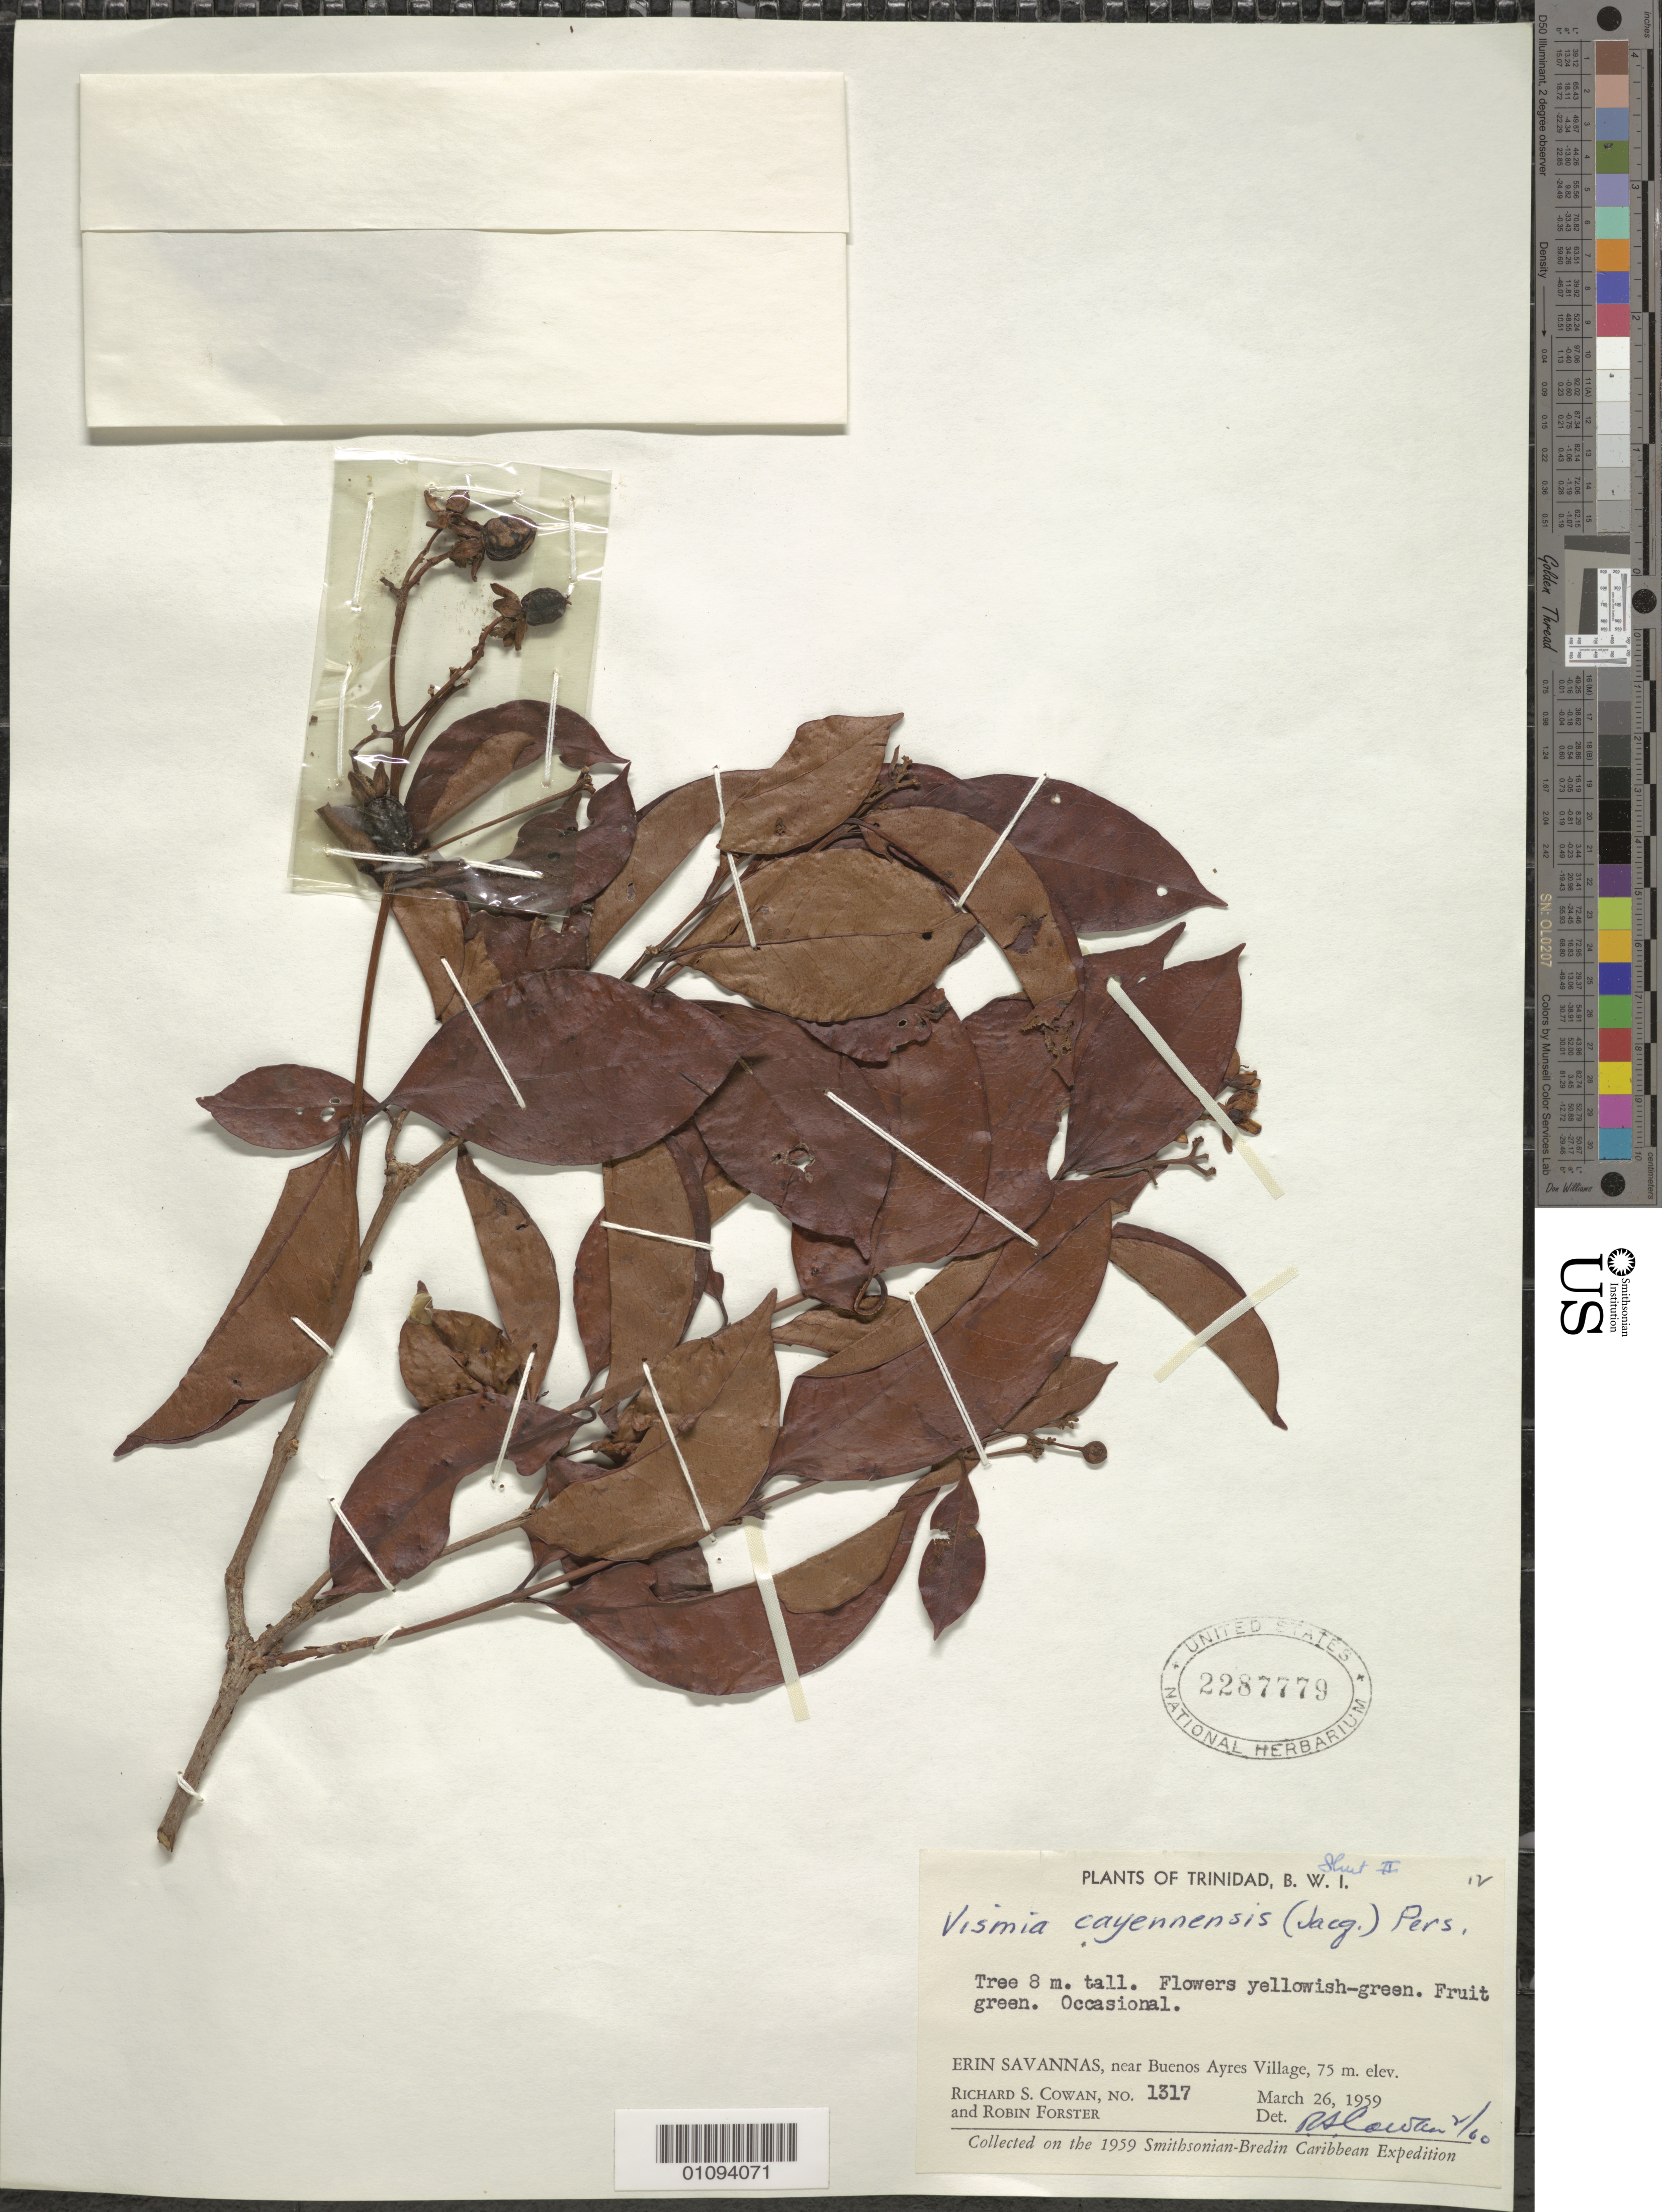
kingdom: Plantae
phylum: Tracheophyta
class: Magnoliopsida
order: Malpighiales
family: Hypericaceae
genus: Vismia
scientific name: Vismia cayennensis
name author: (Jacq.) Pers.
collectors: R. S. Cowan & R. Forster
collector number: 1317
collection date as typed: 26 Mar 1959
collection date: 1959-03-26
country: Trinidad and Tobago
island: Trinidad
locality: Erin Savannas, near Buenos Ayres Village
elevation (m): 75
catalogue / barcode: US 2287779